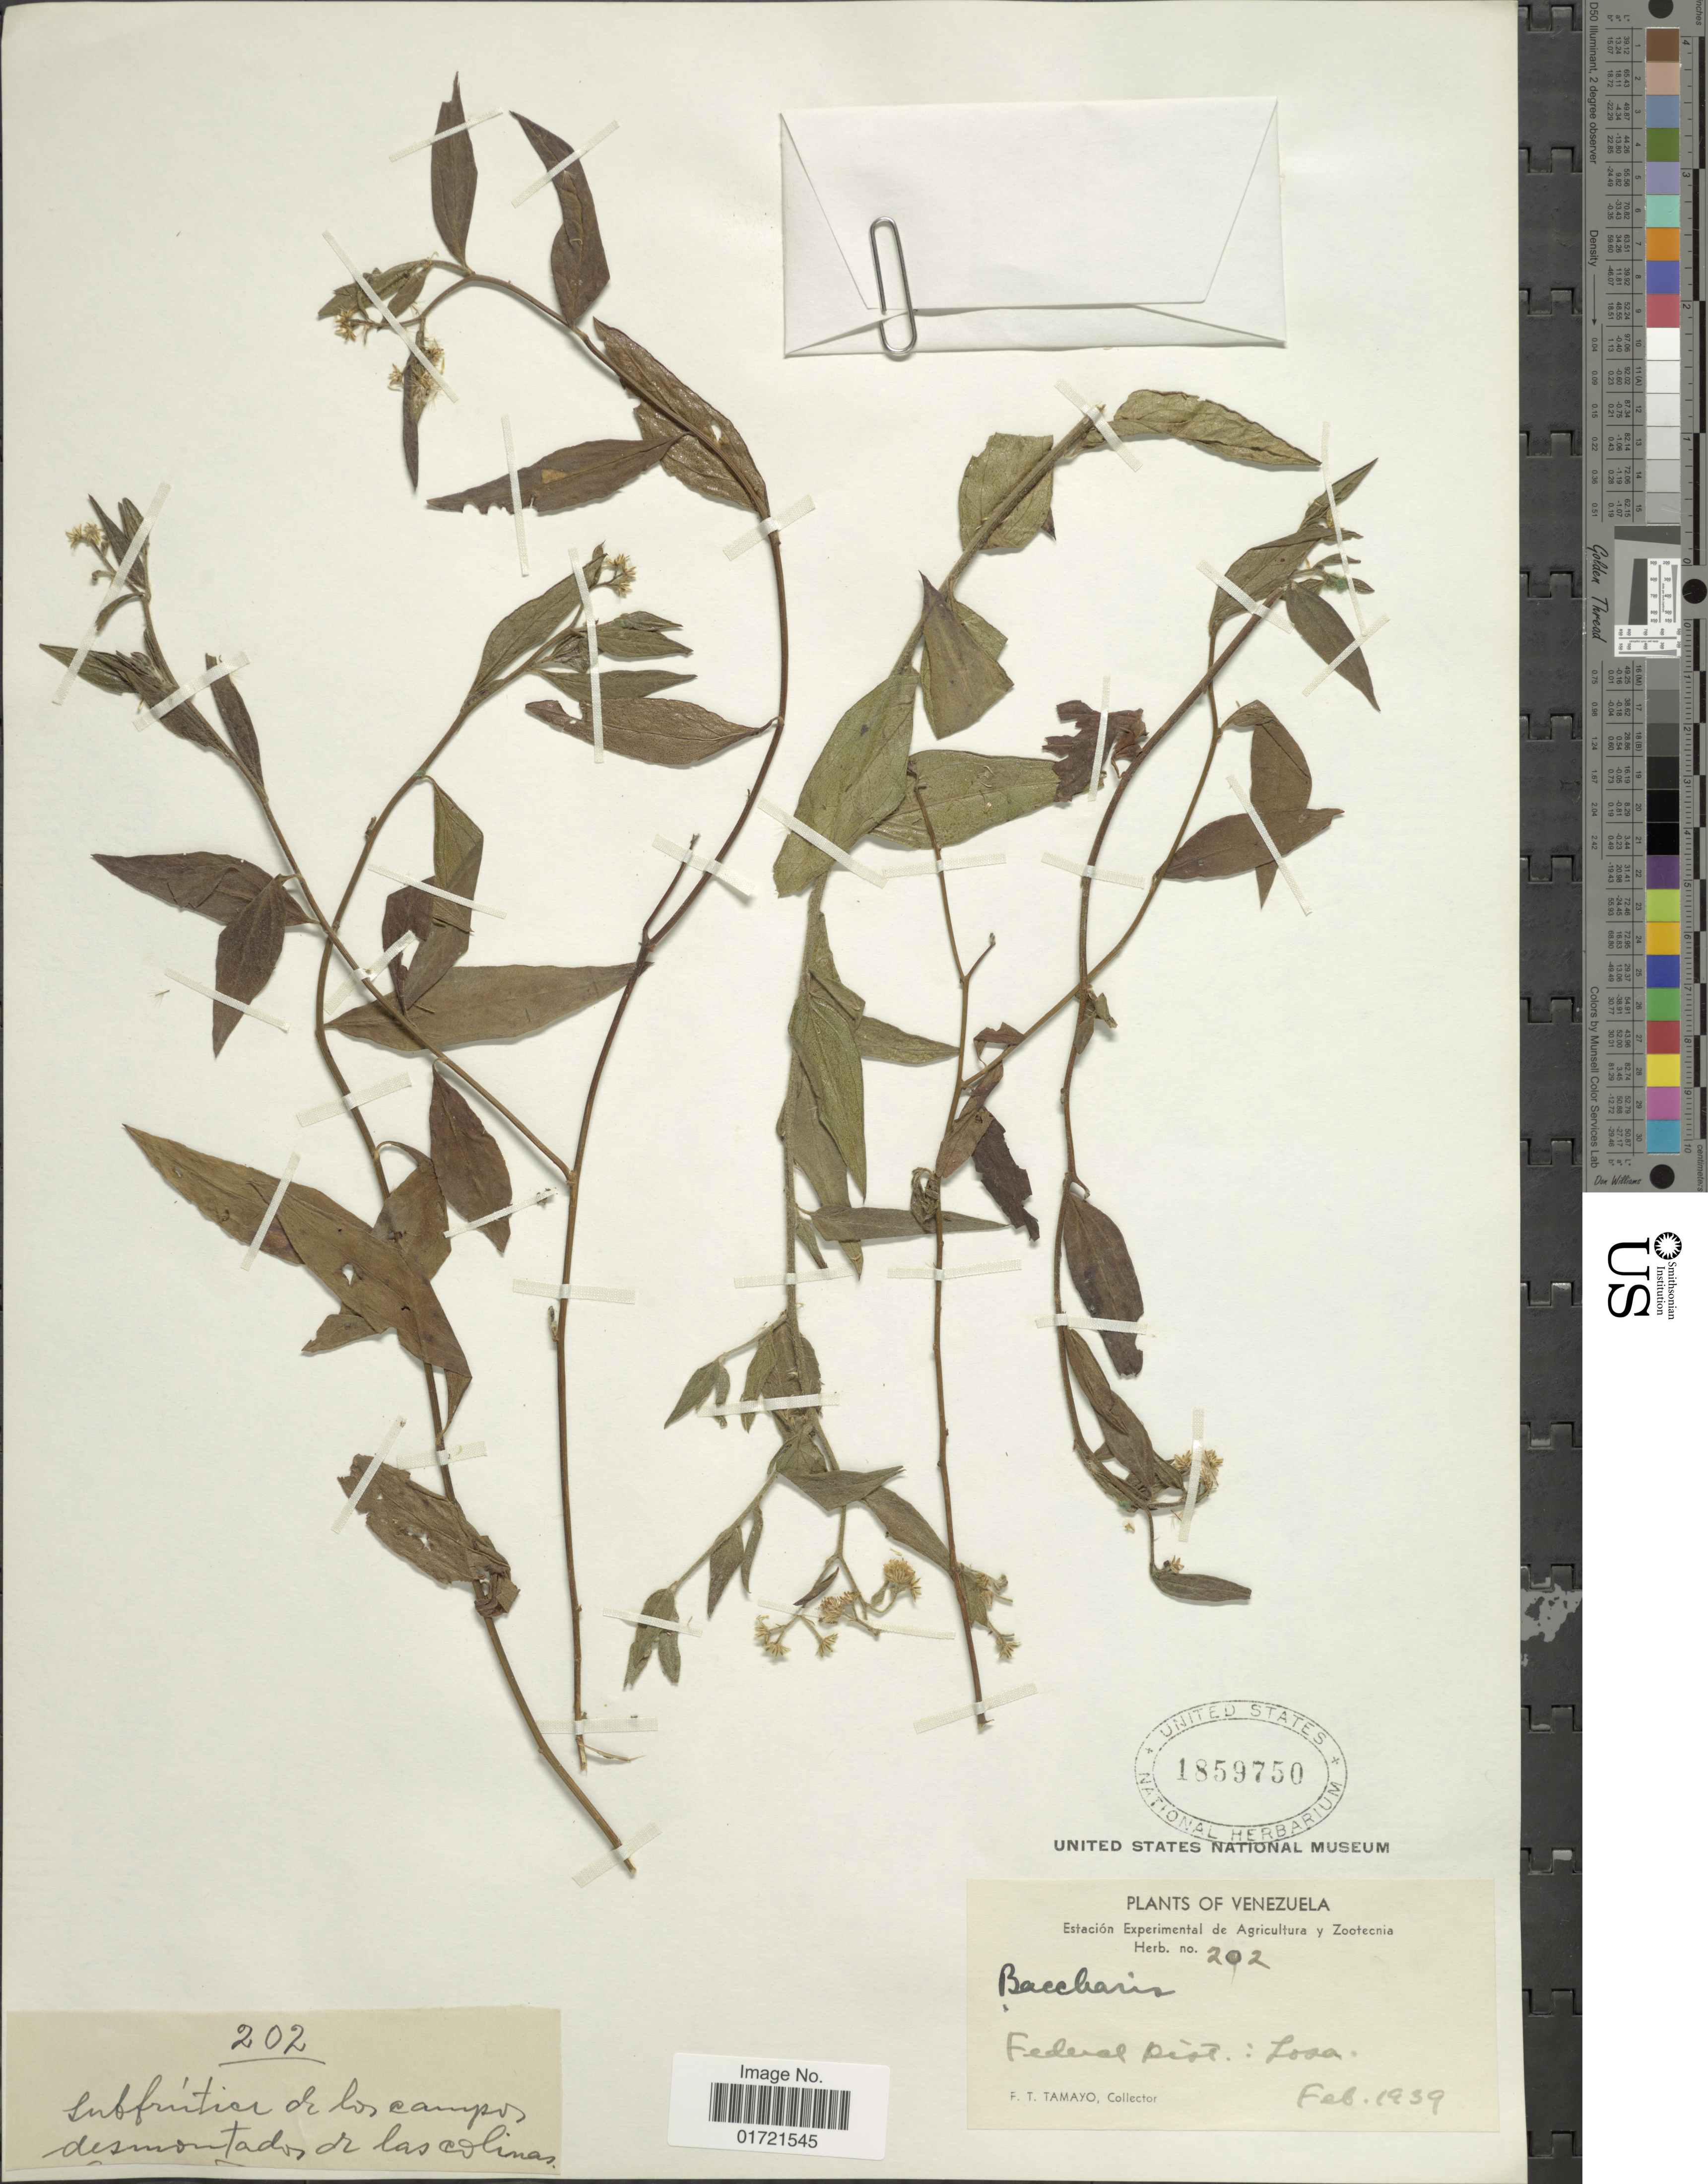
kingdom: Plantae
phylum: Tracheophyta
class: Magnoliopsida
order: Asterales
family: Asteraceae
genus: Baccharis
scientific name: Baccharis trinervis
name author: (Lam.) Pers.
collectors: F. Tamayo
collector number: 202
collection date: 1939-02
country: Venezuela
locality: Federal Distr: Losa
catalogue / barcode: US 1859750